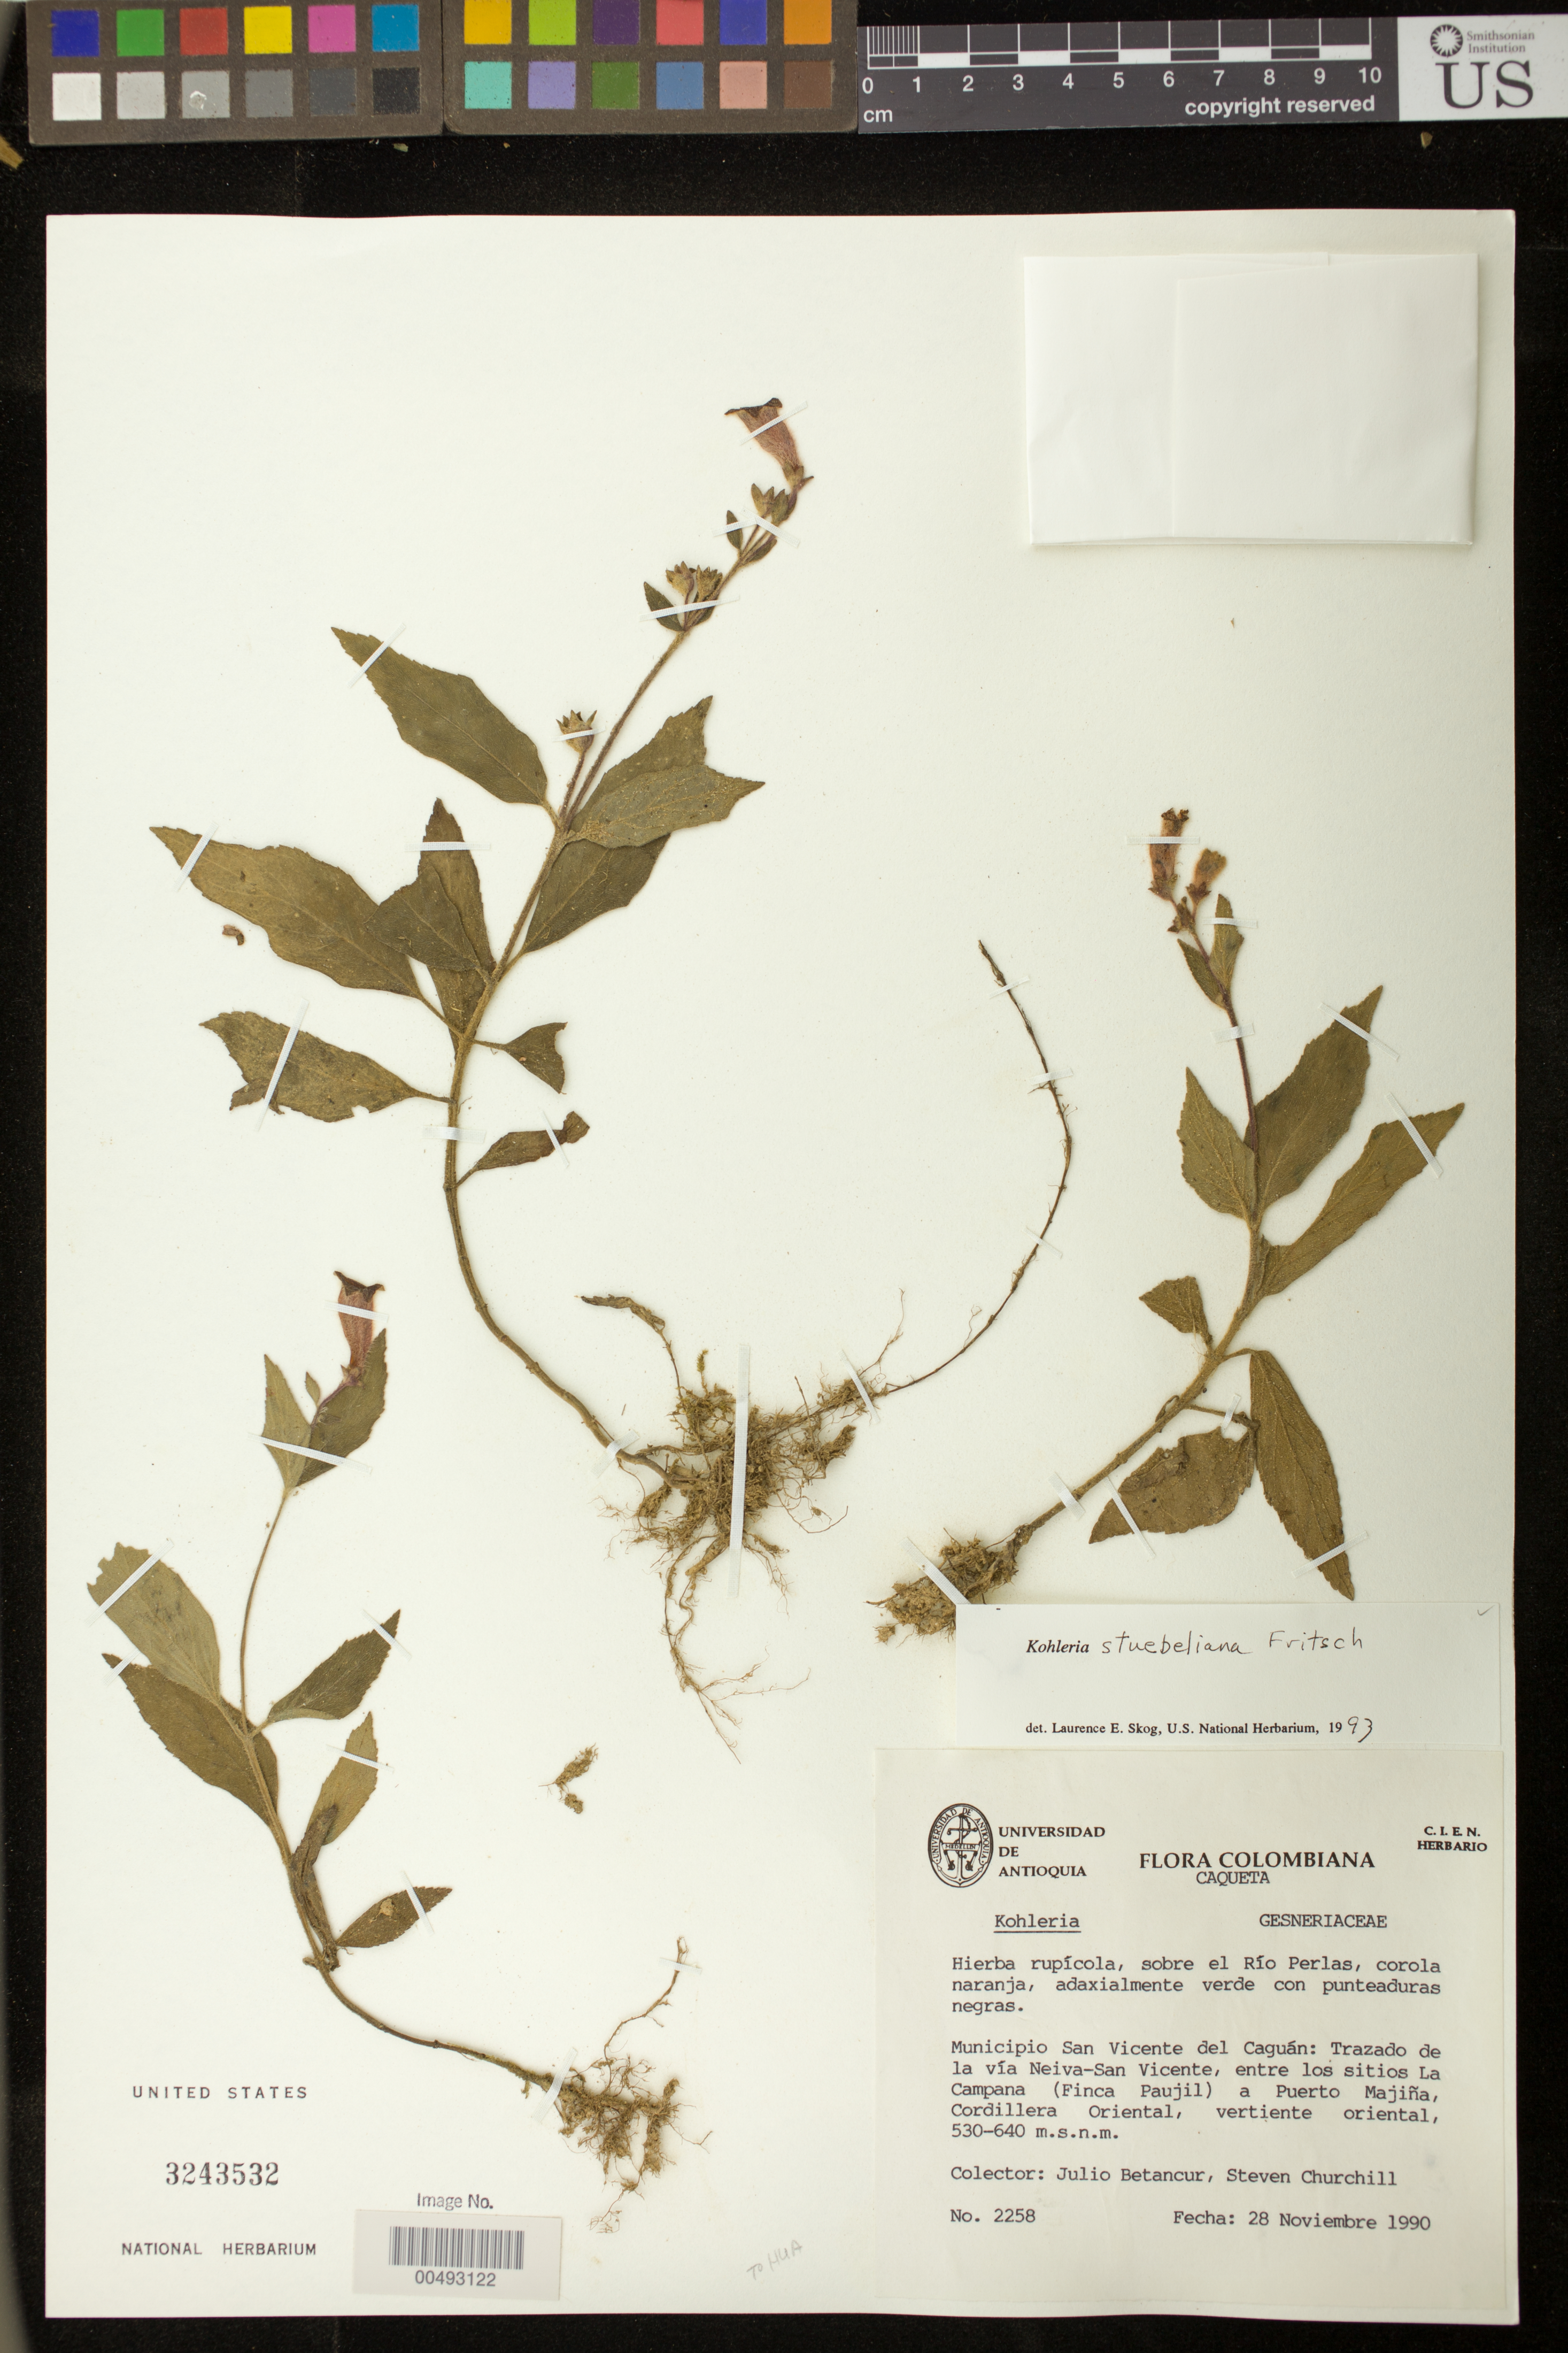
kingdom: Plantae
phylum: Tracheophyta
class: Magnoliopsida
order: Lamiales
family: Gesneriaceae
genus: Kohleria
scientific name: Kohleria stuebeliana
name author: Fritsch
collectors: J. C. Betancur & S. Churchill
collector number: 2258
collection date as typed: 28 Nov 1990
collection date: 1990-11-28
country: Colombia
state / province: Caquetá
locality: Rio Perlas, San Vicente del Caguan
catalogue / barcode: US 3243532